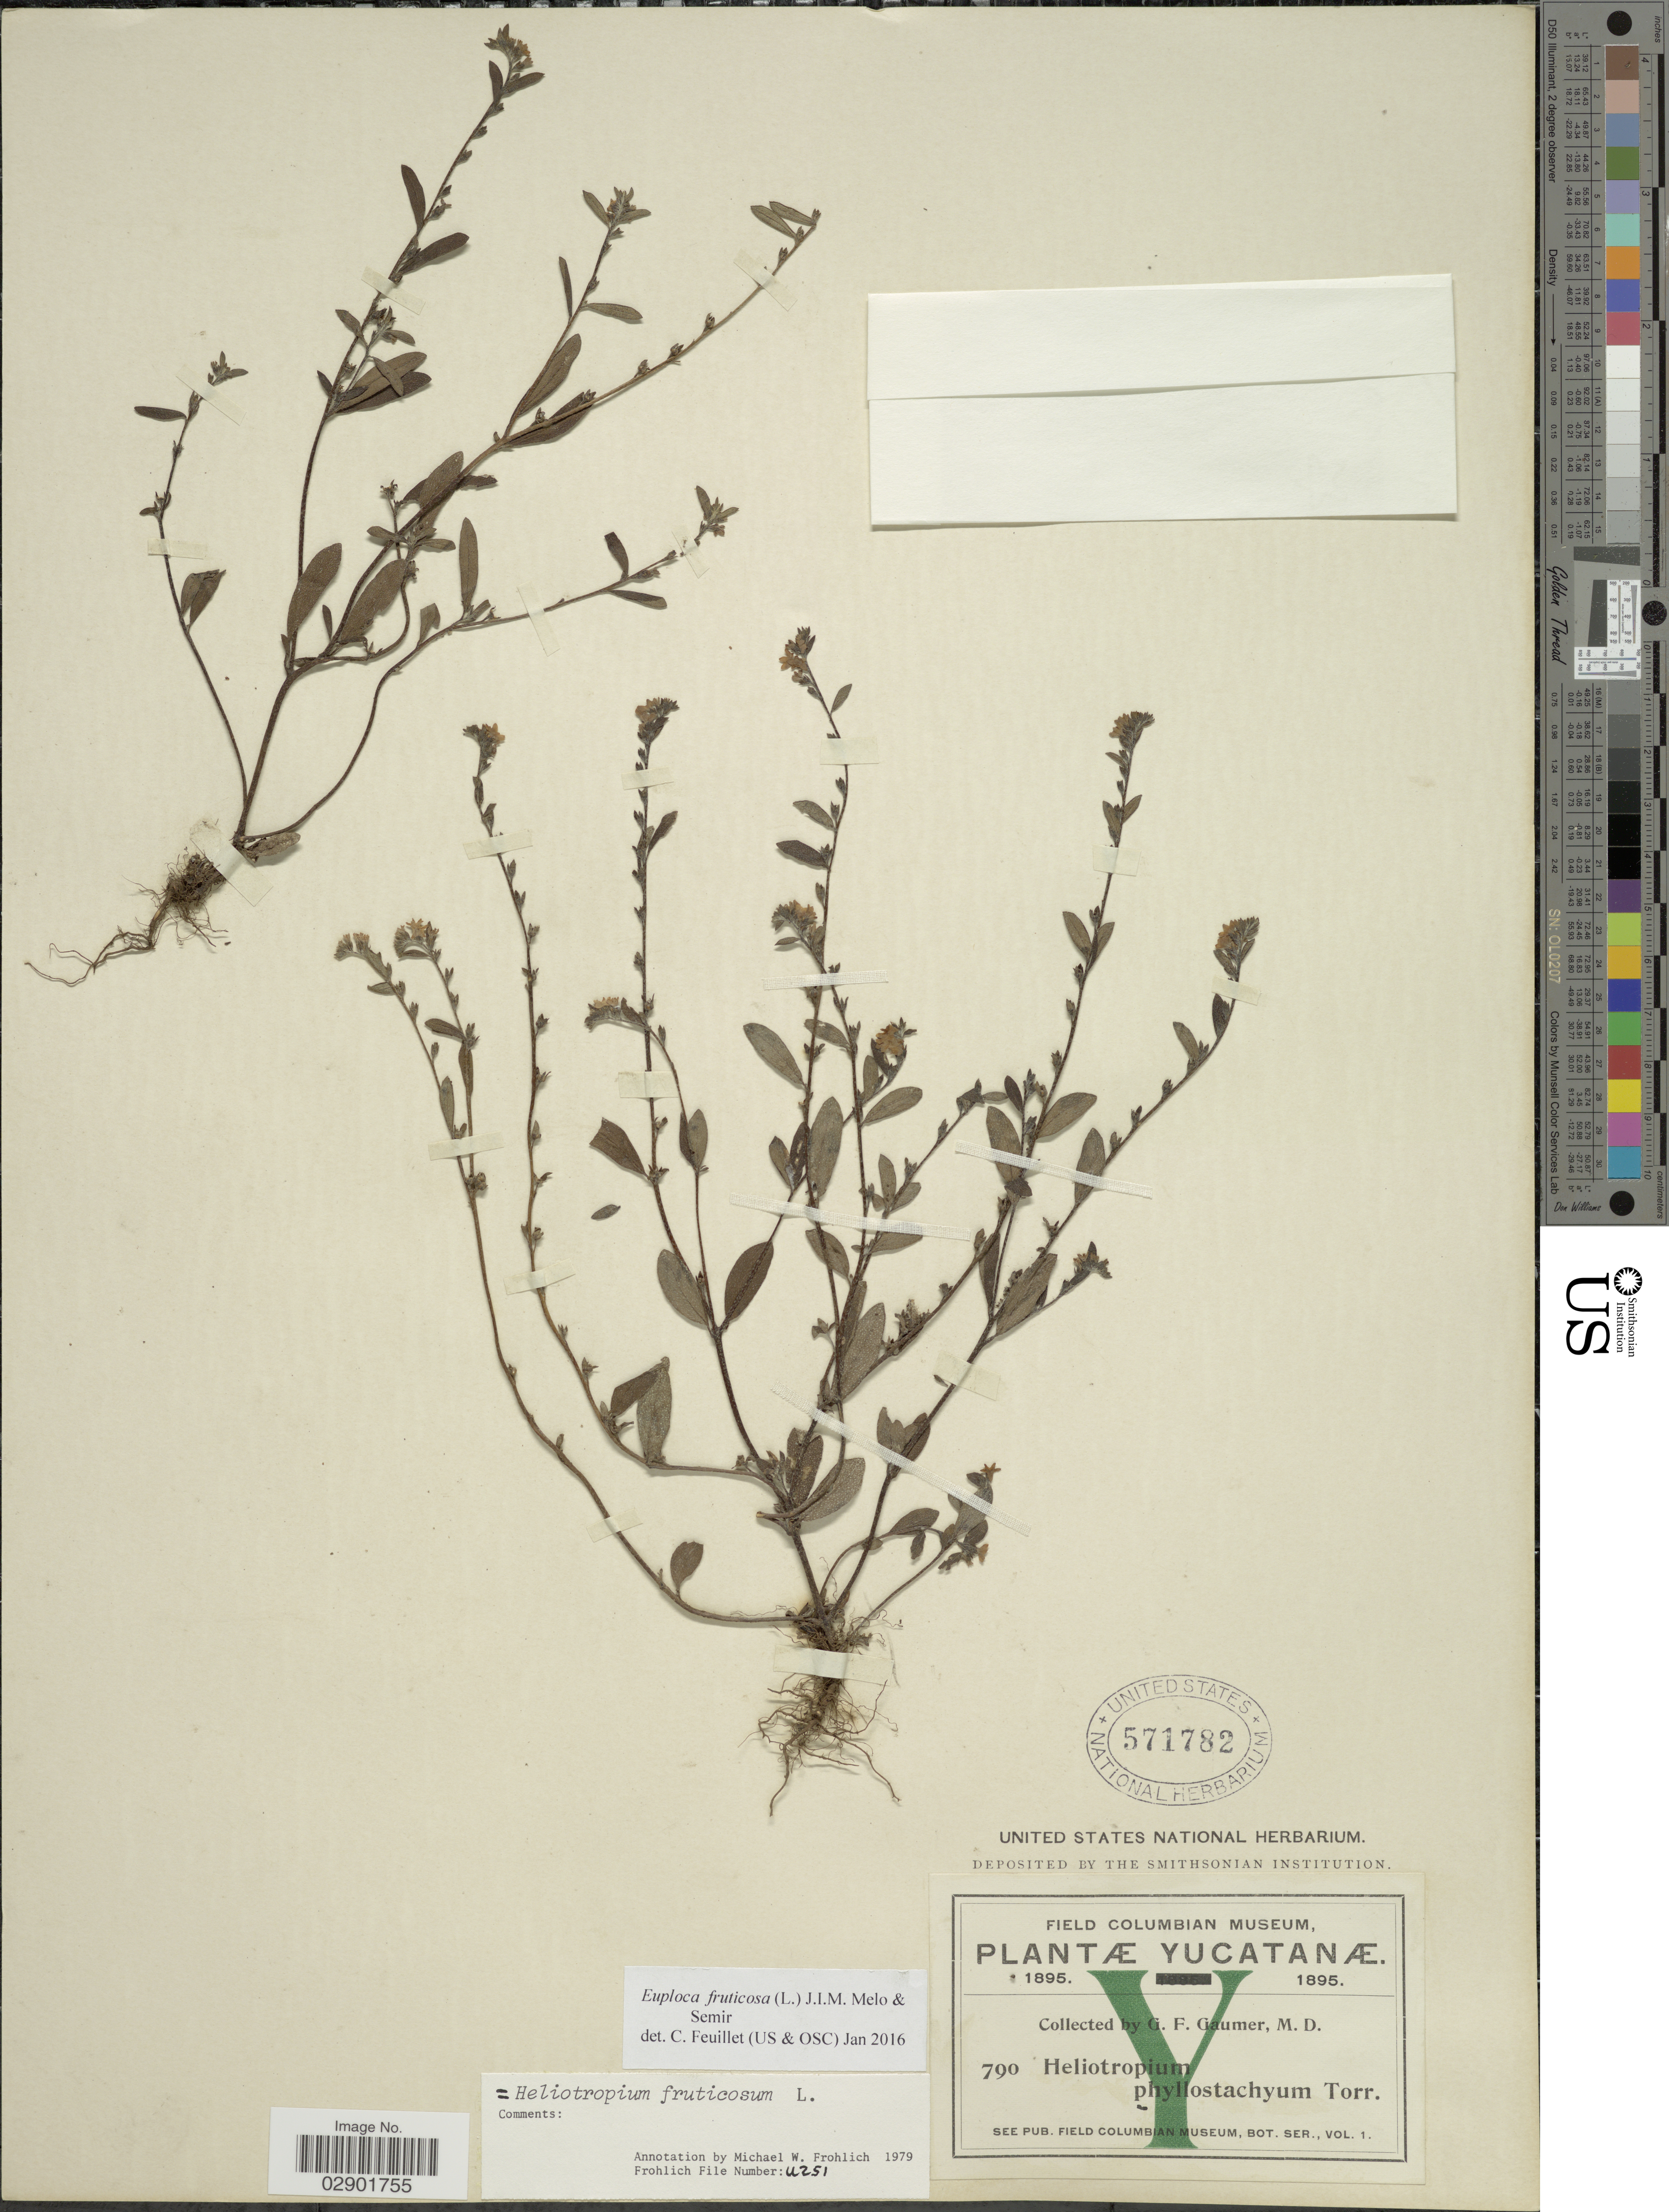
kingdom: Plantae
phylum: Tracheophyta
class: Magnoliopsida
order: Boraginales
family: Heliotropiaceae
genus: Euploca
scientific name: Euploca fruticosa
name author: (L.) J.I.M. Melo & Semir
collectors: G. F. Gaumer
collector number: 790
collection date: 1895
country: Mexico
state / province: Yucatán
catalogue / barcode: US 571782